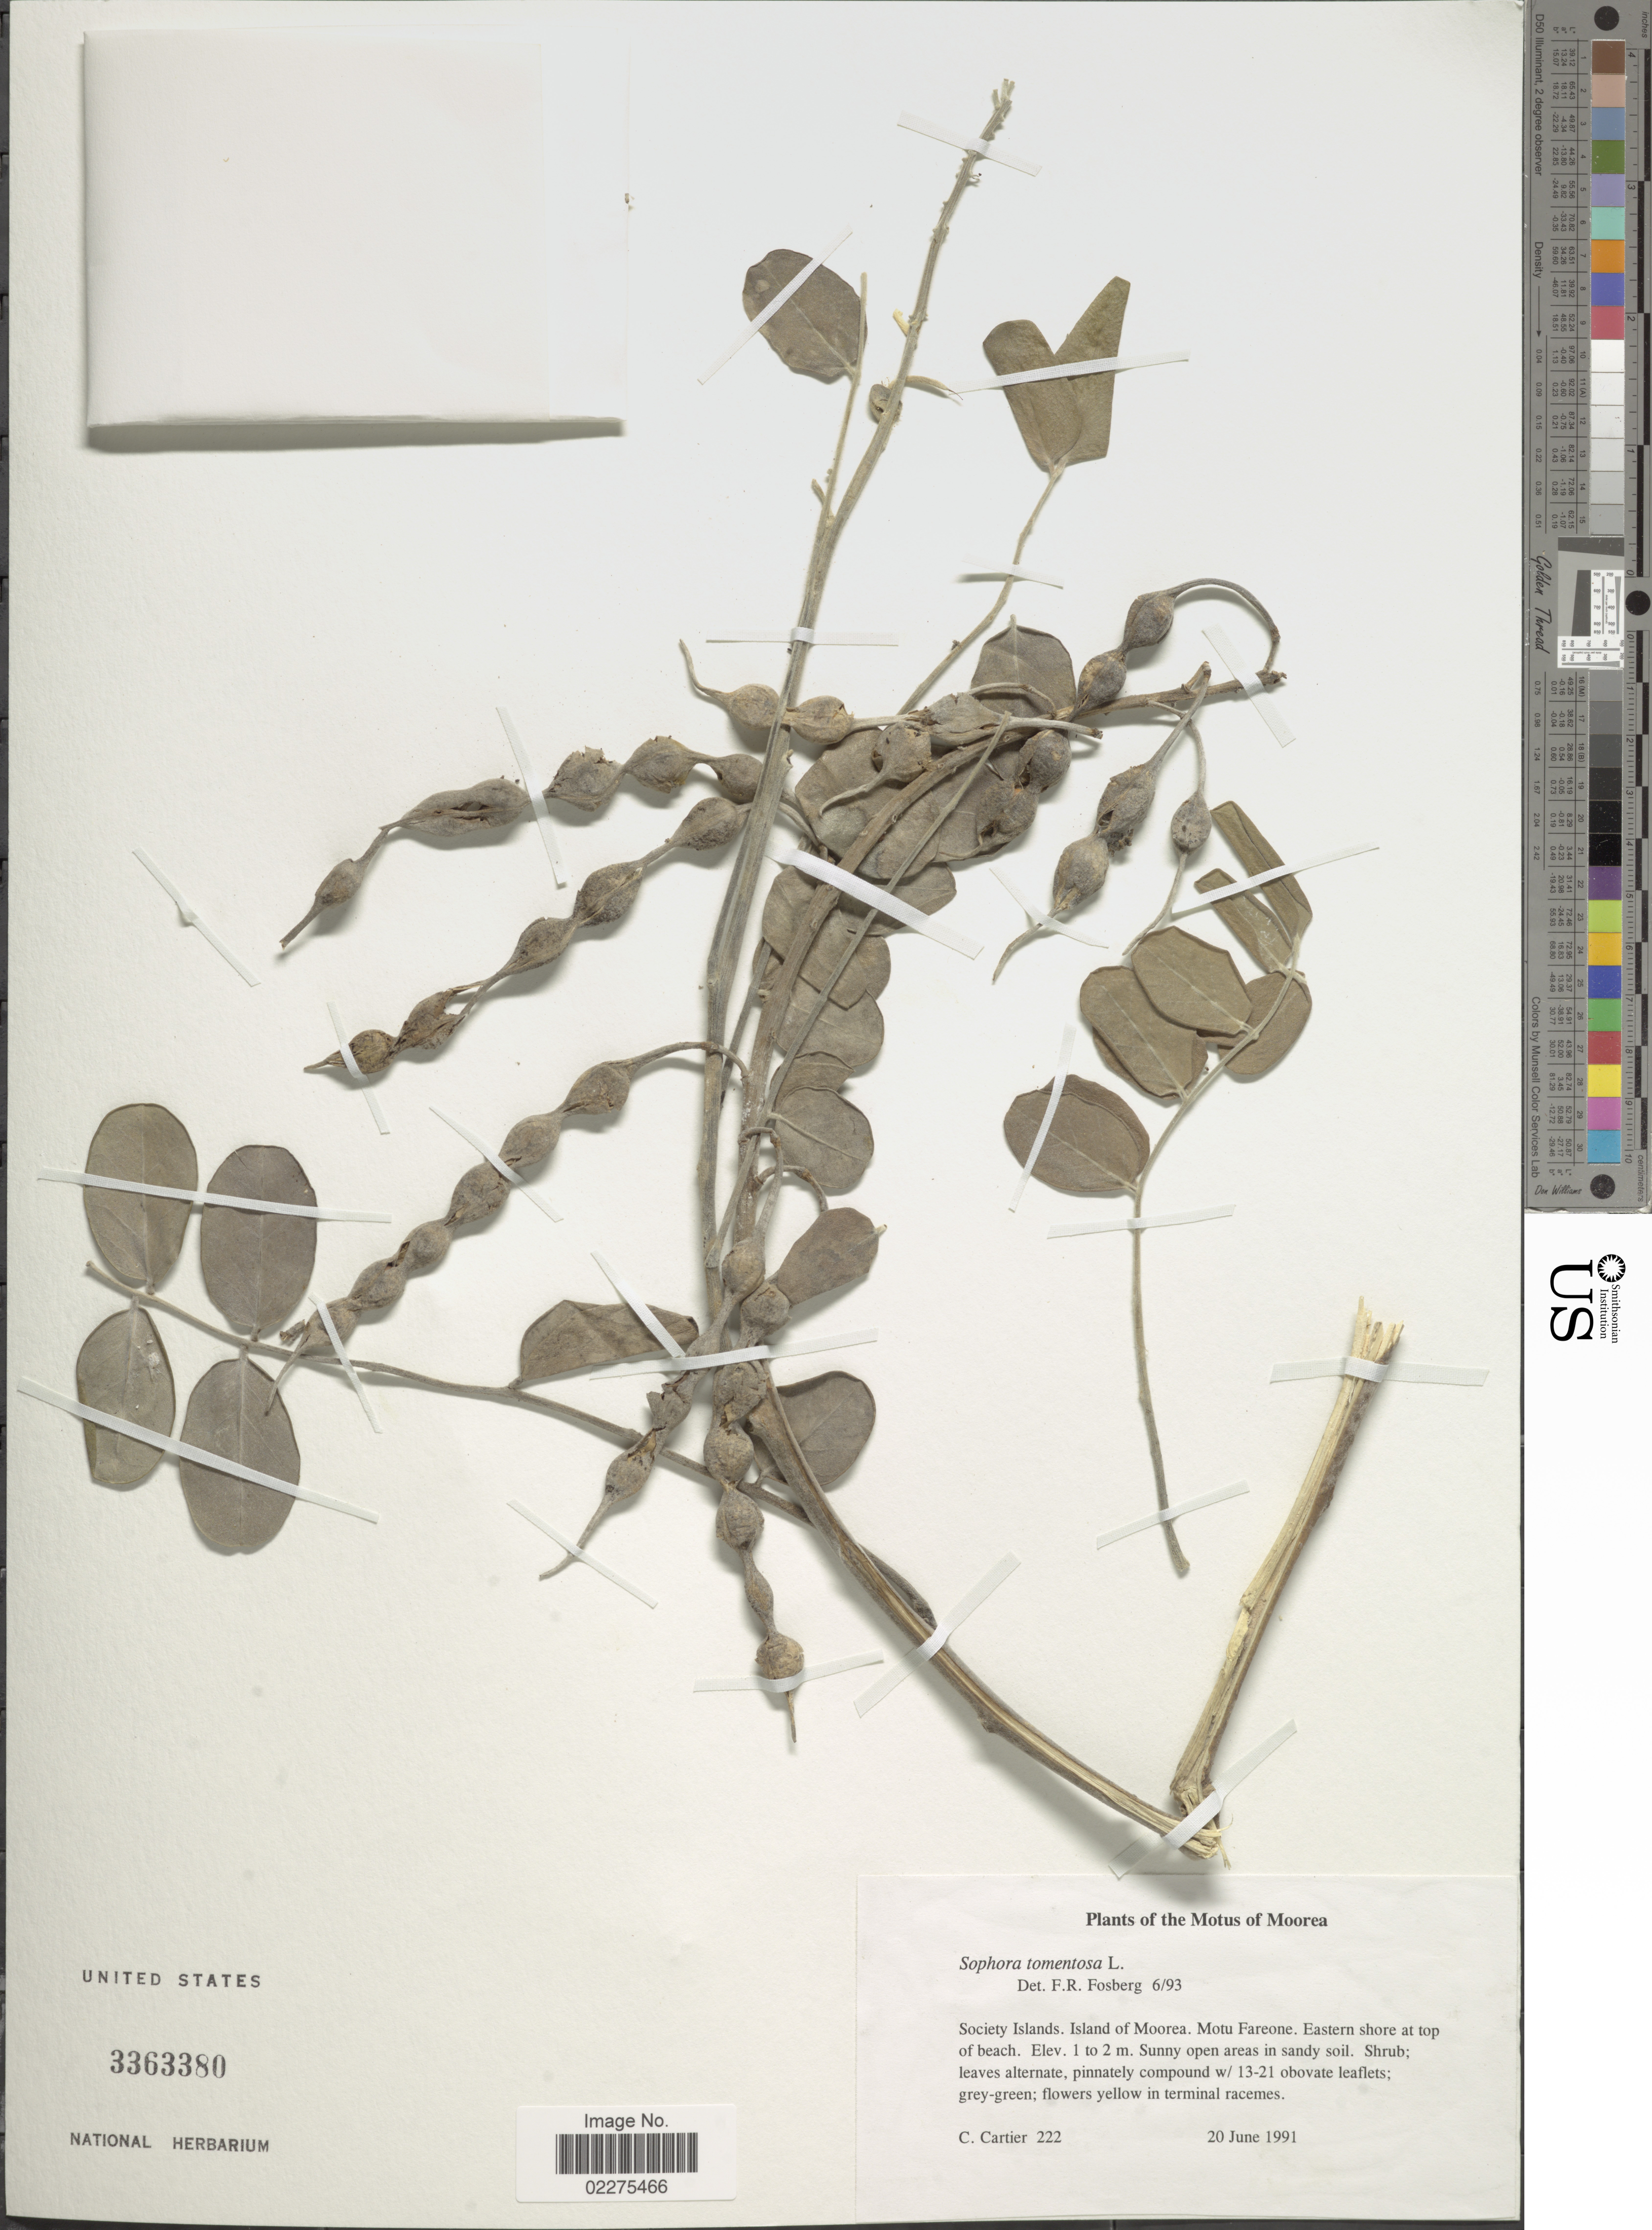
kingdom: Plantae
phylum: Tracheophyta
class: Magnoliopsida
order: Fabales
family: Fabaceae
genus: Sophora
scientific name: Sophora tomentosa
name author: L.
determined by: Fosberg, F. R.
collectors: C. Cartier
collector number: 222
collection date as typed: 20 Jun 1991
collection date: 1991-06-20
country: French Polynesia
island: Moorea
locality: Eastern shore at top of beach, Fareone [Society Is.]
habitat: Sunny open areas in sandy soil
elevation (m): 1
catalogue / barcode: US 3363380